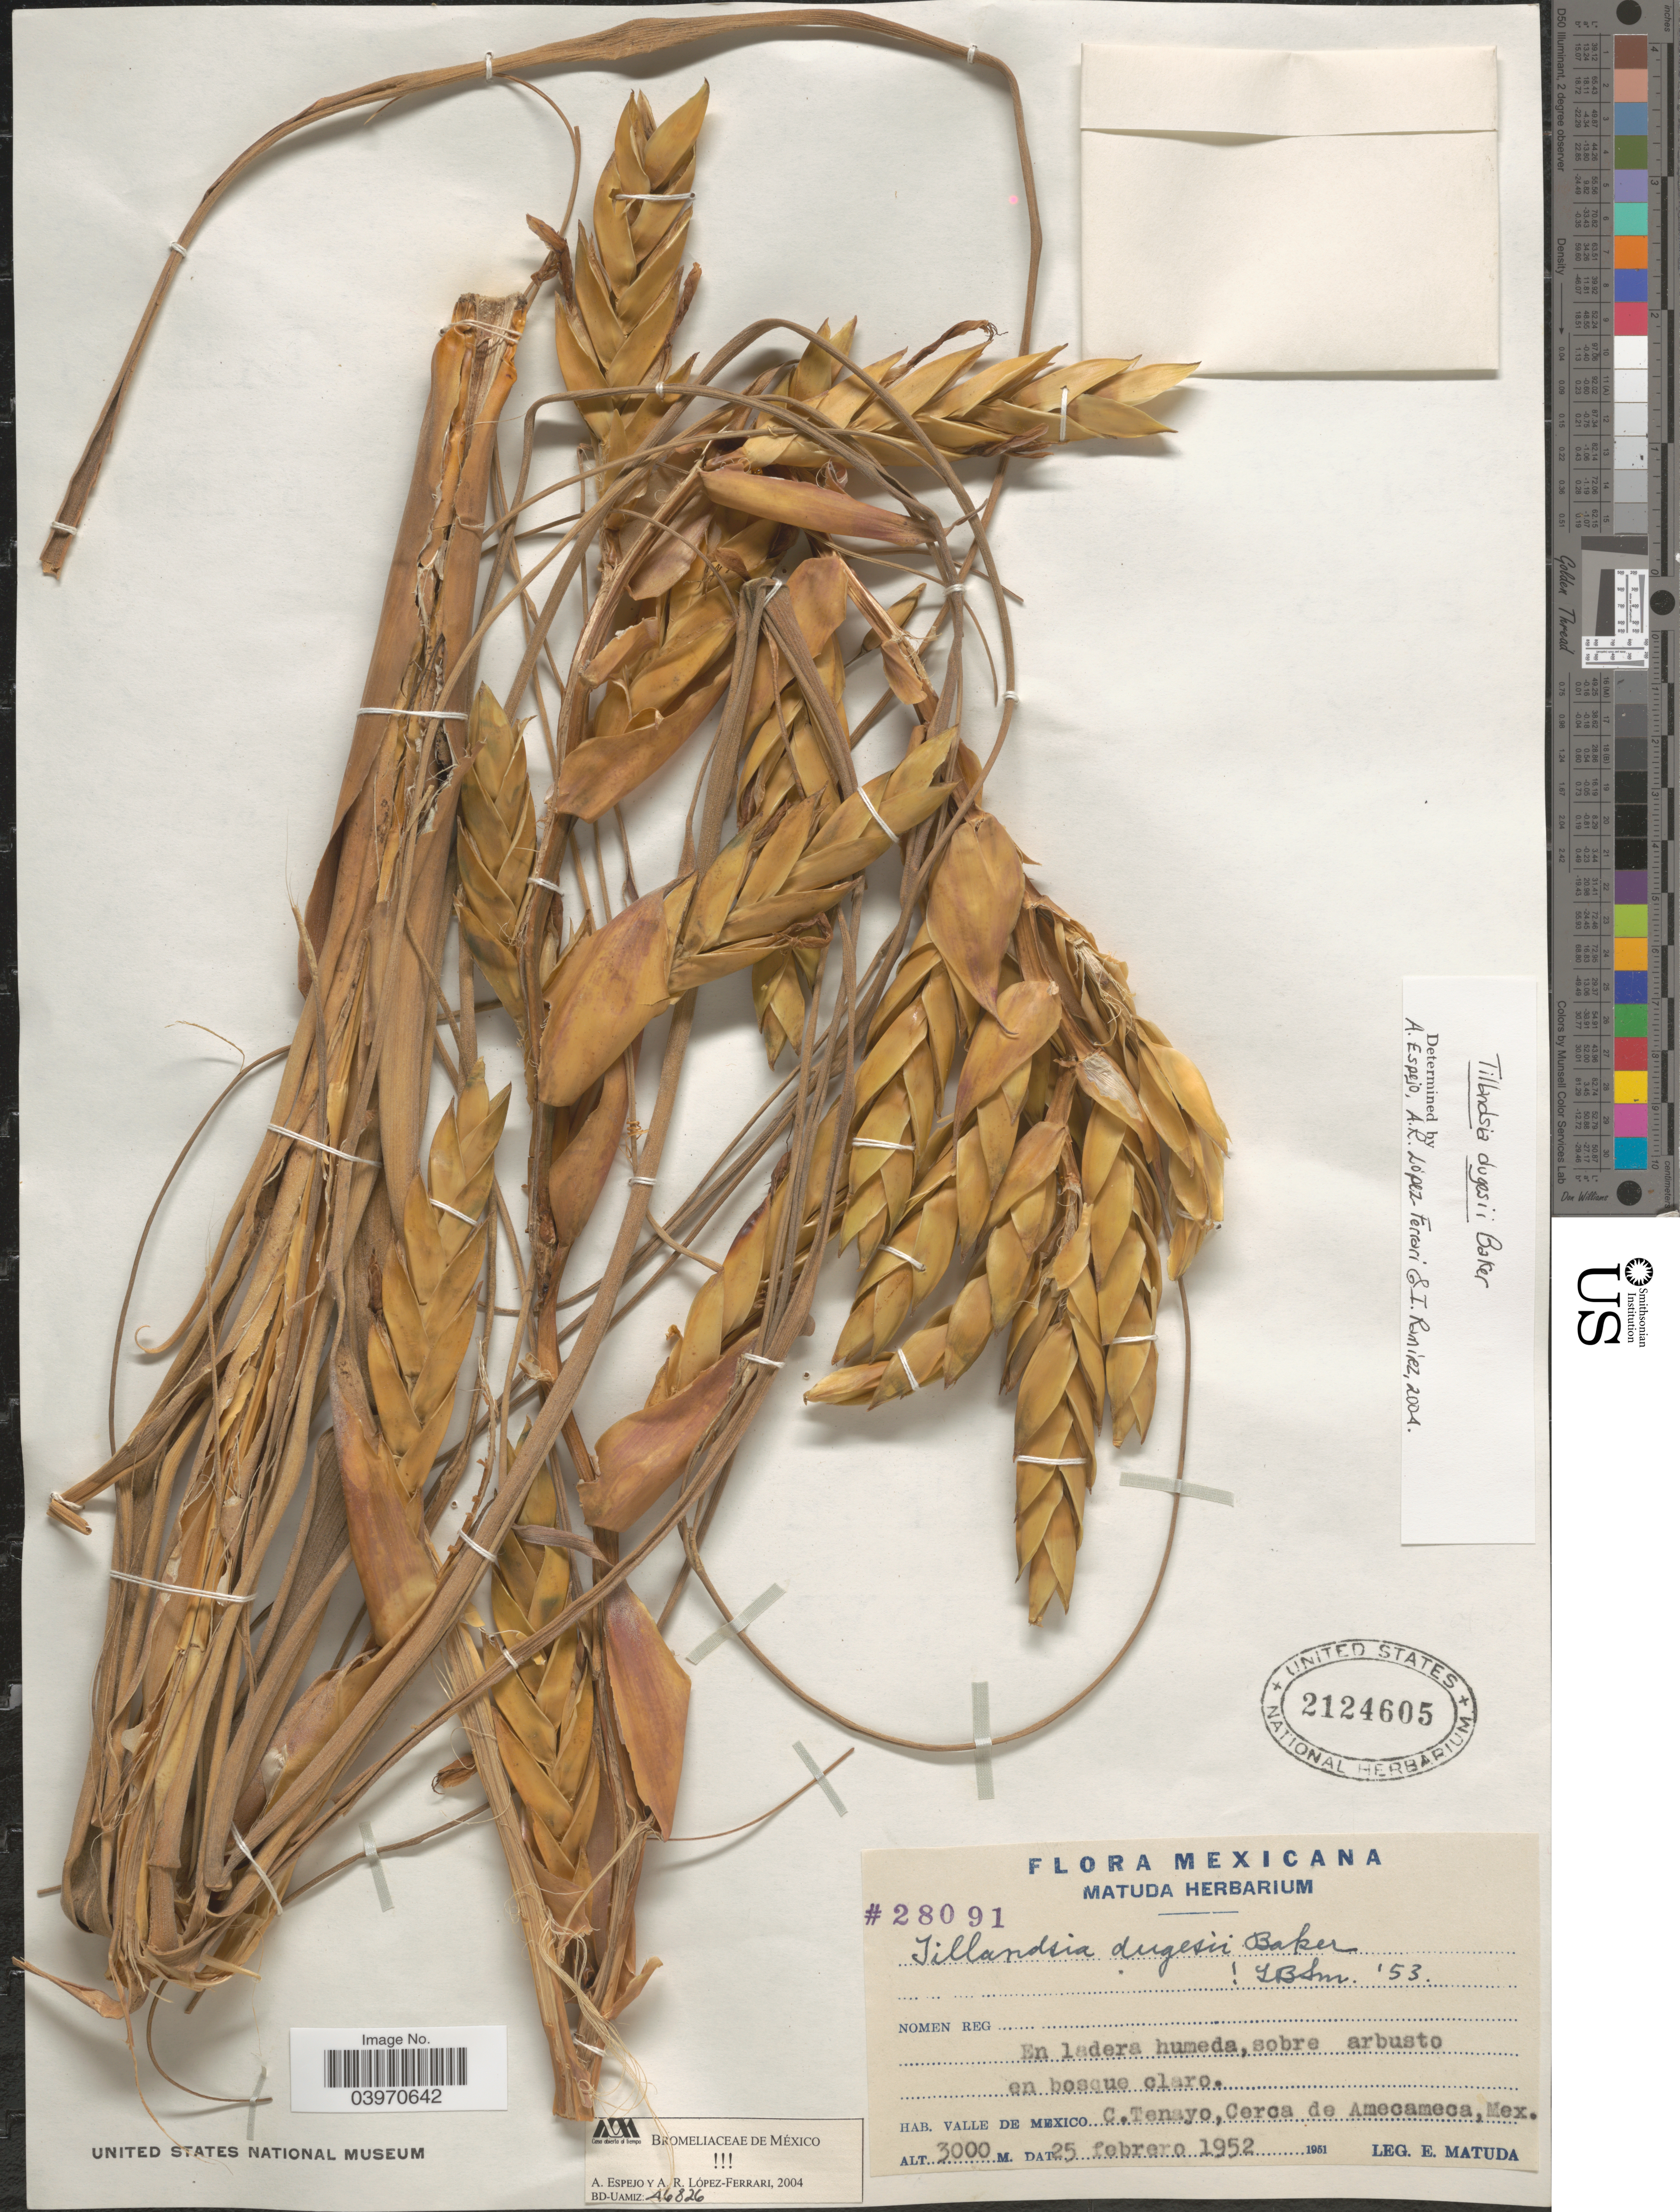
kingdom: Plantae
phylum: Tracheophyta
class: Liliopsida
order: Poales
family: Bromeliaceae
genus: Tillandsia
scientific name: Tillandsia dugesii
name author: Baker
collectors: E. Matuda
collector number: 28091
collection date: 1952-02-25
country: Mexico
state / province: México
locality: Valle de Mexico C. Tenayo, Cerca de Amecameca.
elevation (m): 3000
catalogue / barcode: US 2124605